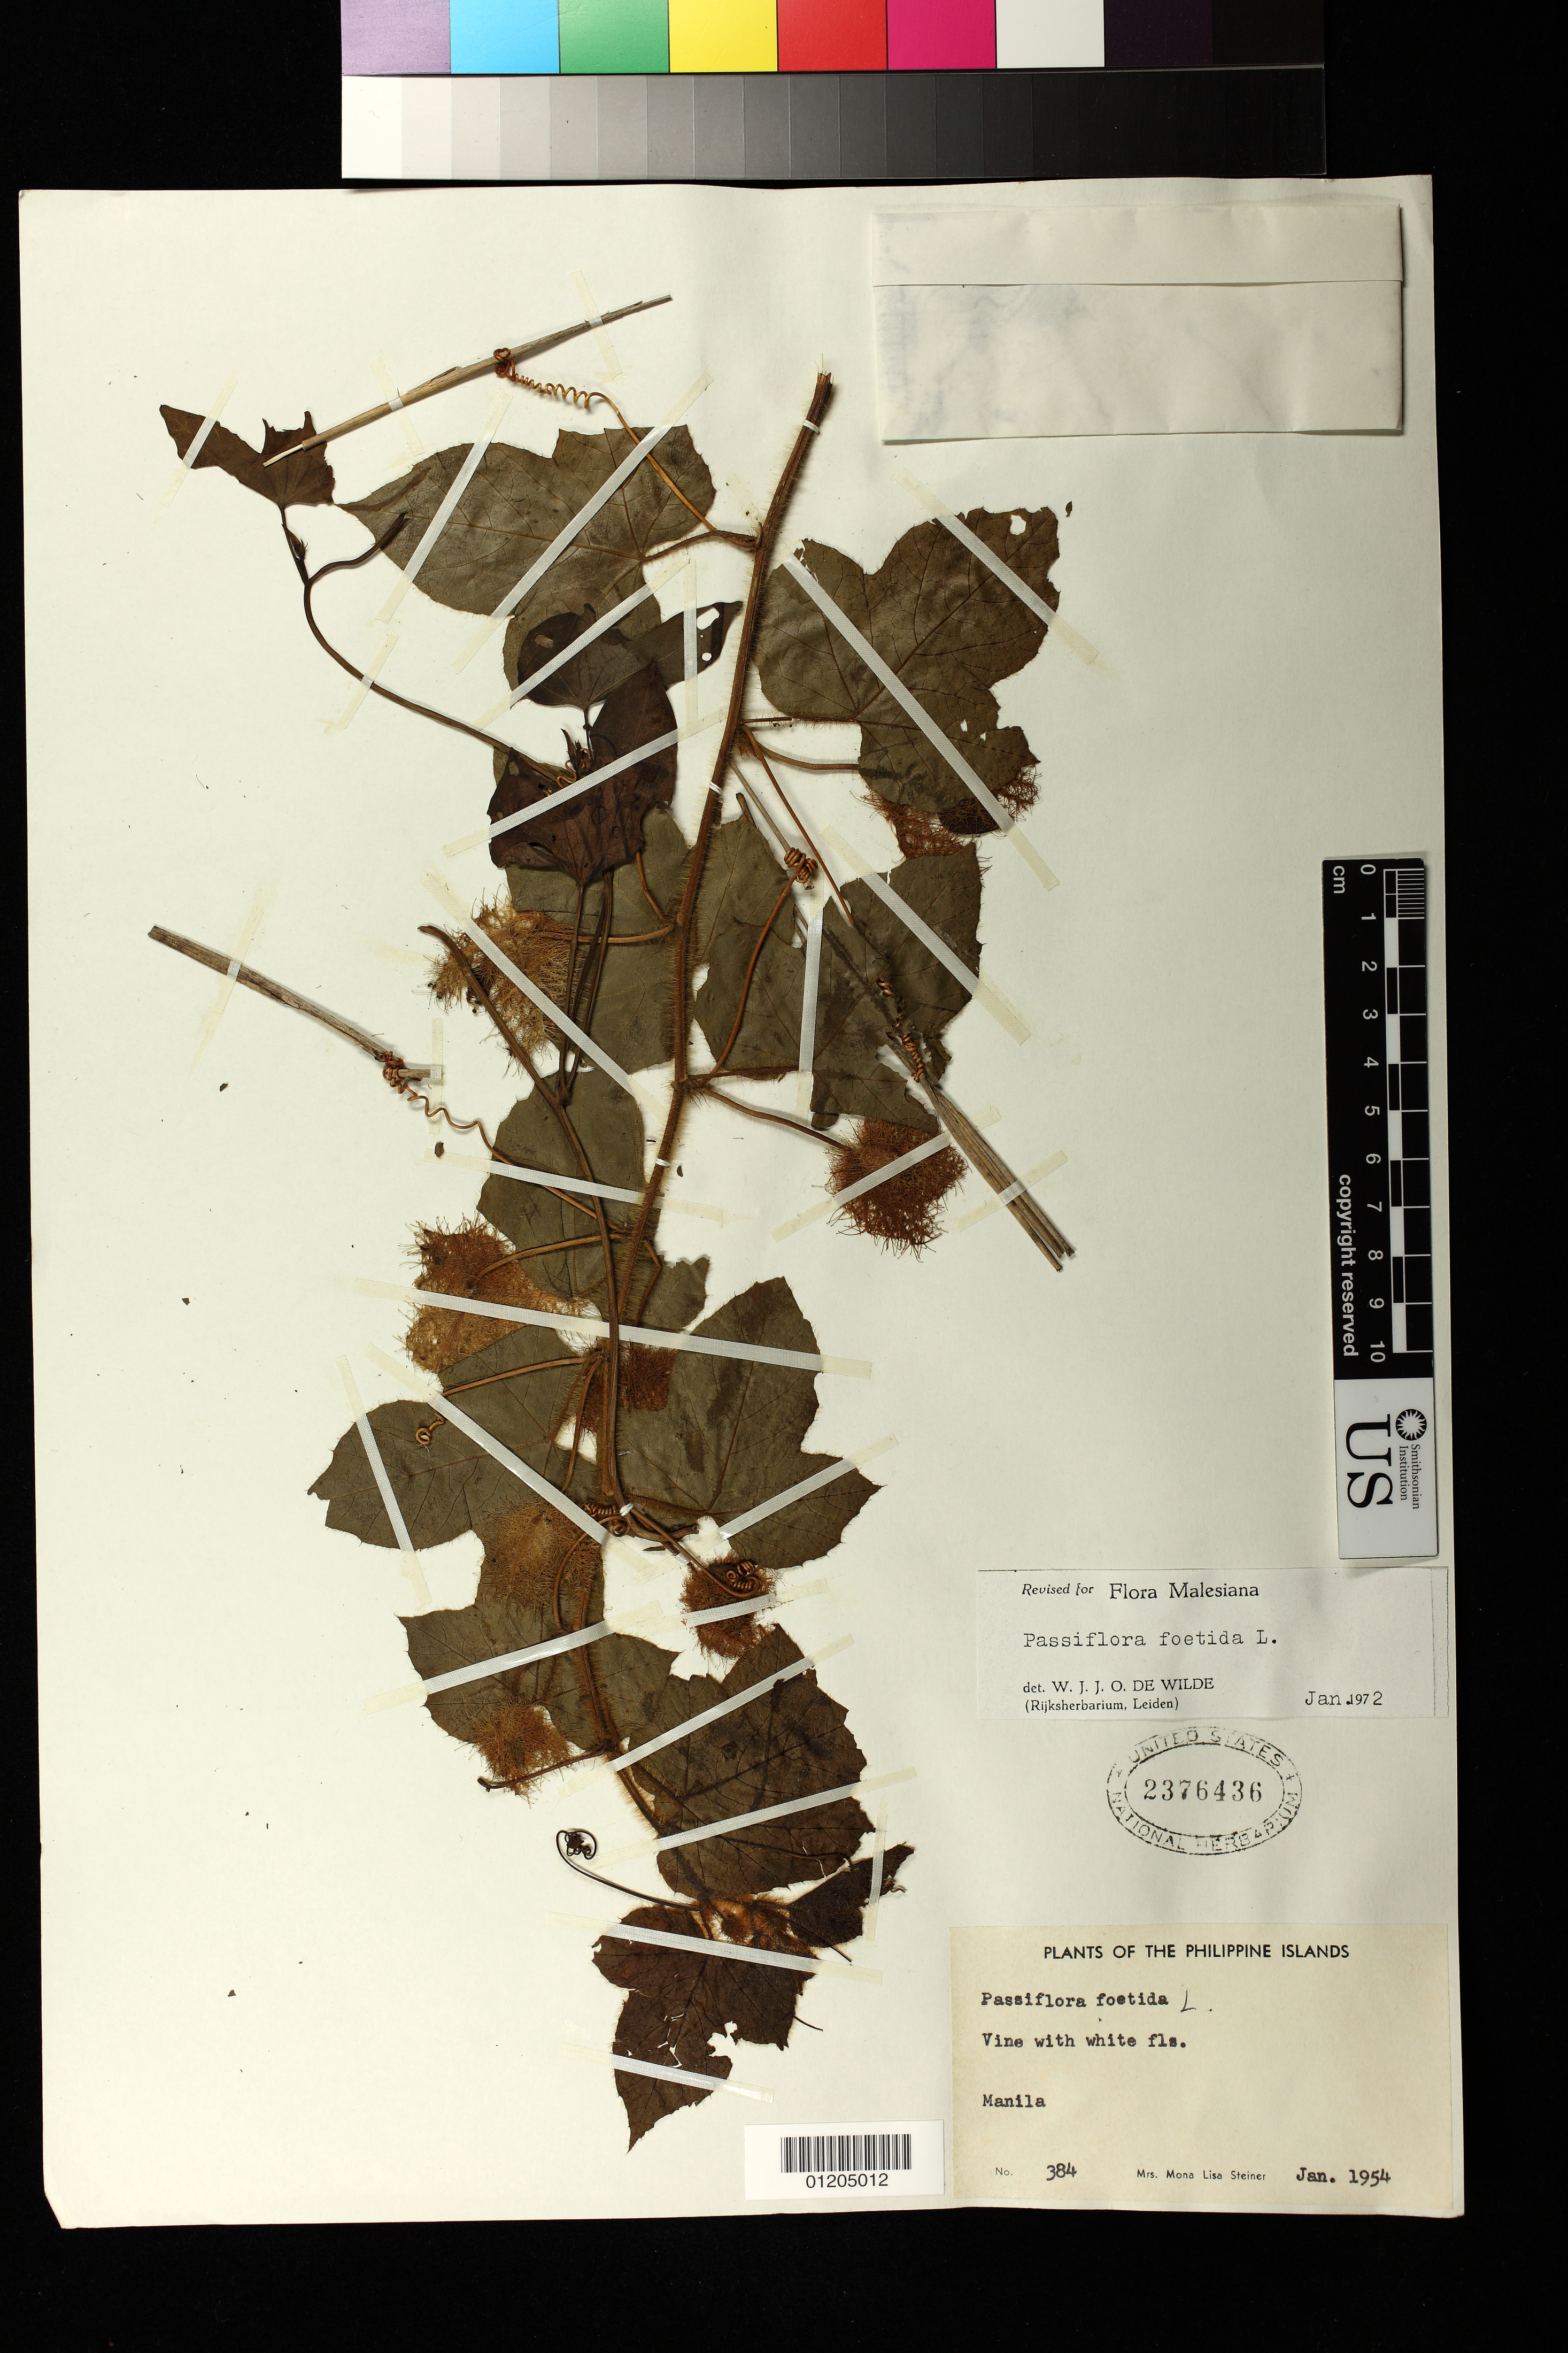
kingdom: Plantae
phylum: Tracheophyta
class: Magnoliopsida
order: Malpighiales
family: Passifloraceae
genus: Passiflora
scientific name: Passiflora foetida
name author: L.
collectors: M. Steiner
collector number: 384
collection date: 1954-01-01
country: Philippines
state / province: National Capital Region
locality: Manila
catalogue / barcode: US 2376436